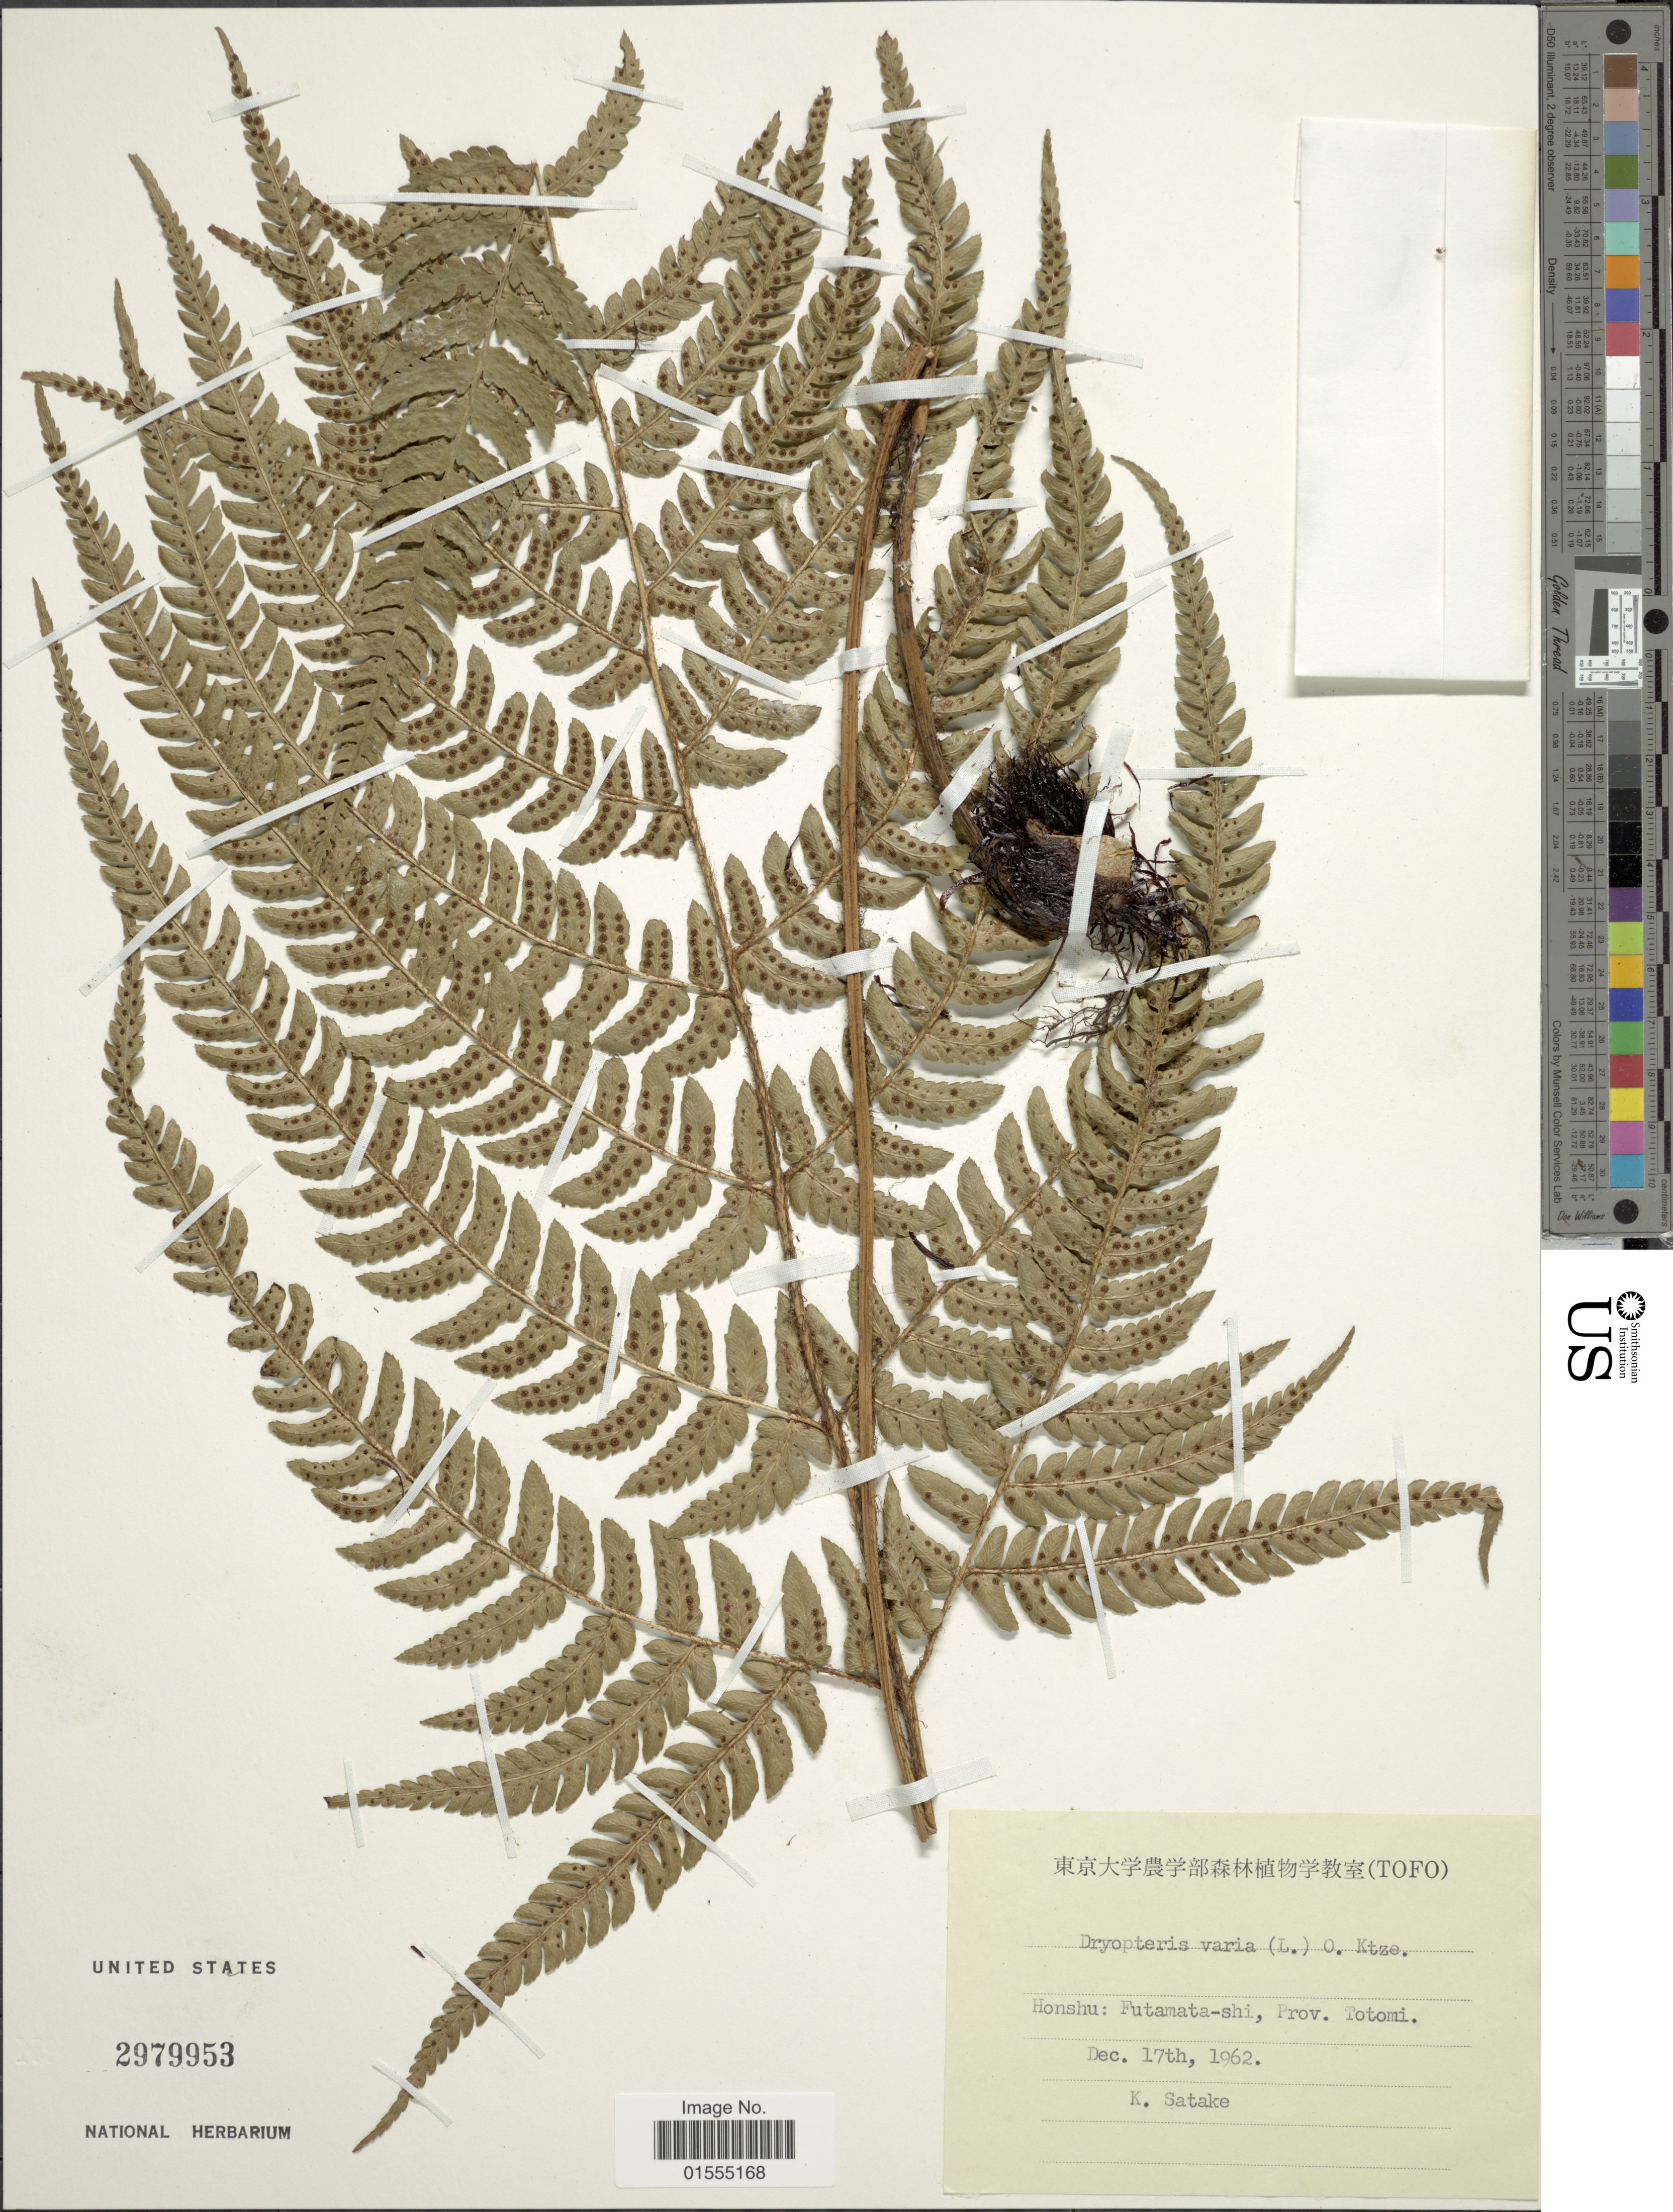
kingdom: Plantae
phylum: Tracheophyta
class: Polypodiopsida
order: Polypodiales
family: Dryopteridaceae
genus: Dryopteris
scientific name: Dryopteris varia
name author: (L.) Kuntze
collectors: Y. Satake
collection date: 1962-12-17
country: Japan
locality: Honshu: Futamata-shi, Prov. Totomi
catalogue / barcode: US 2979953